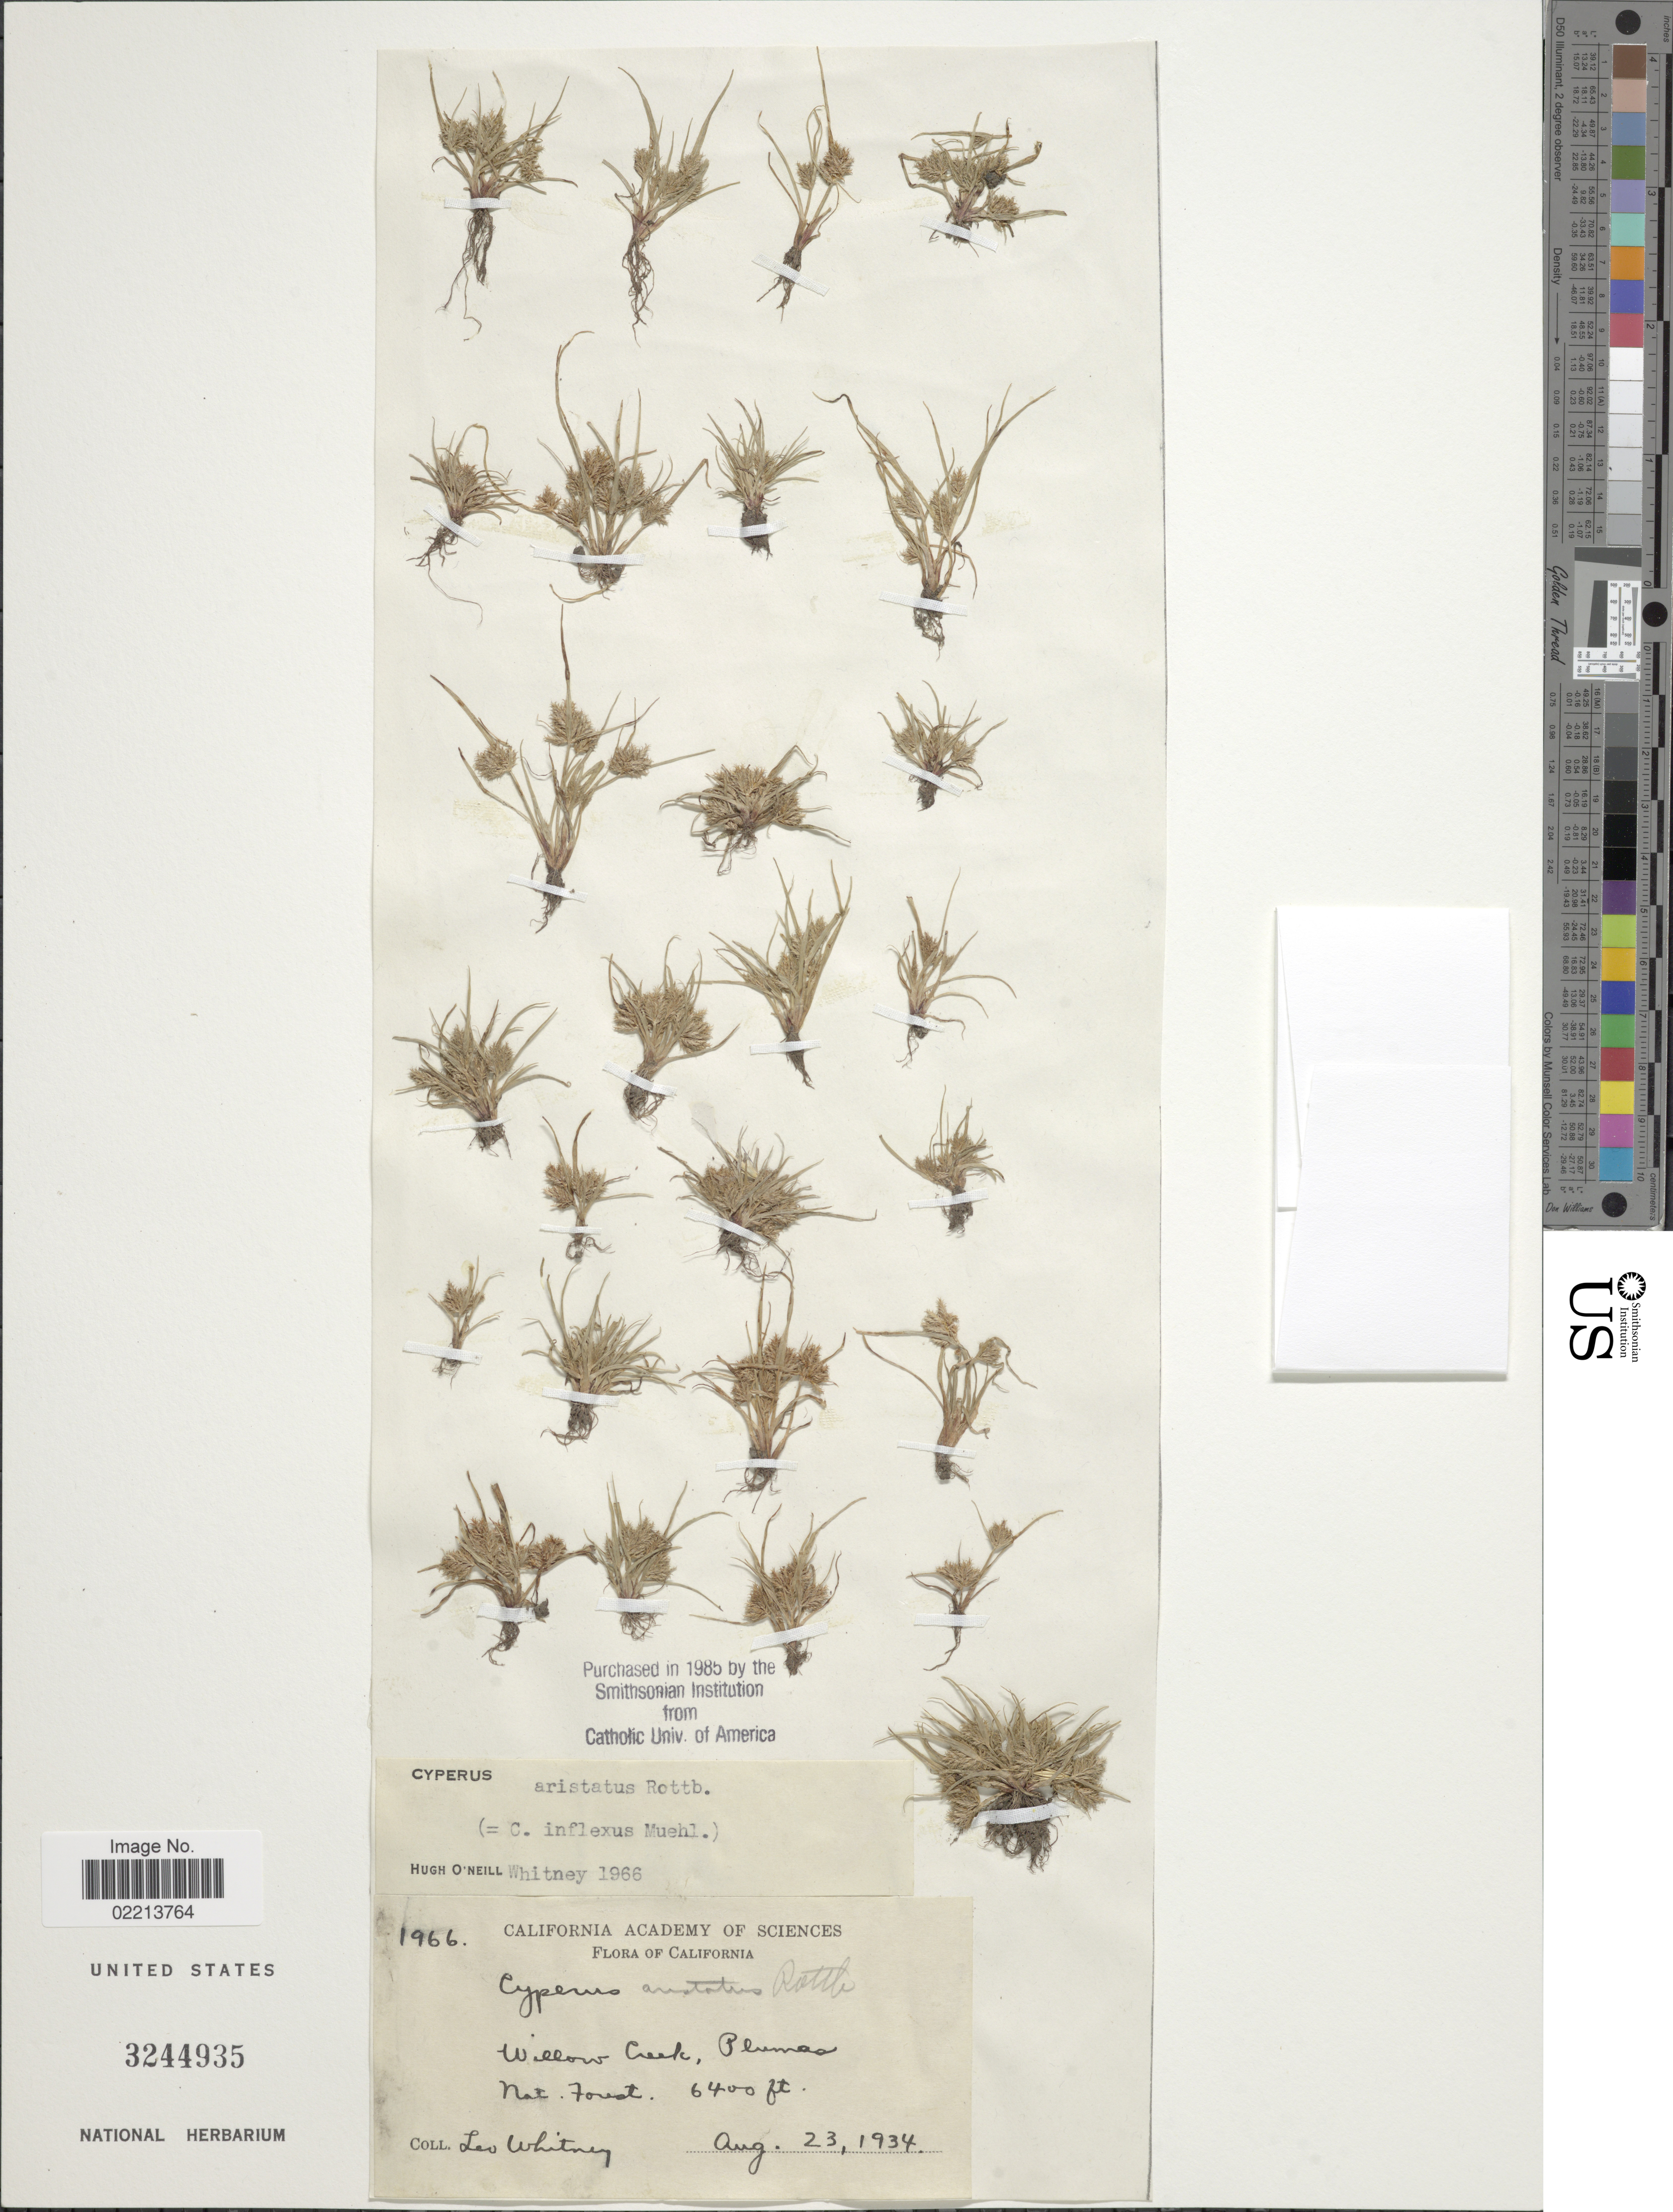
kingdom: Plantae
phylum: Tracheophyta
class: Liliopsida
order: Poales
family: Cyperaceae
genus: Cyperus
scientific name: Cyperus squarrosus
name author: L.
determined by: Strong, Mark T., (BOT), Smithsonian Institution - National Museum of Natural History (UNITED STATES)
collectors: L. Whitney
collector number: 1966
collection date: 1934-08-23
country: United States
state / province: California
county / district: Plumas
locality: Willow Creek, Plumas, Nat. Forest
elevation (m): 1951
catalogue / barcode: US 3244935